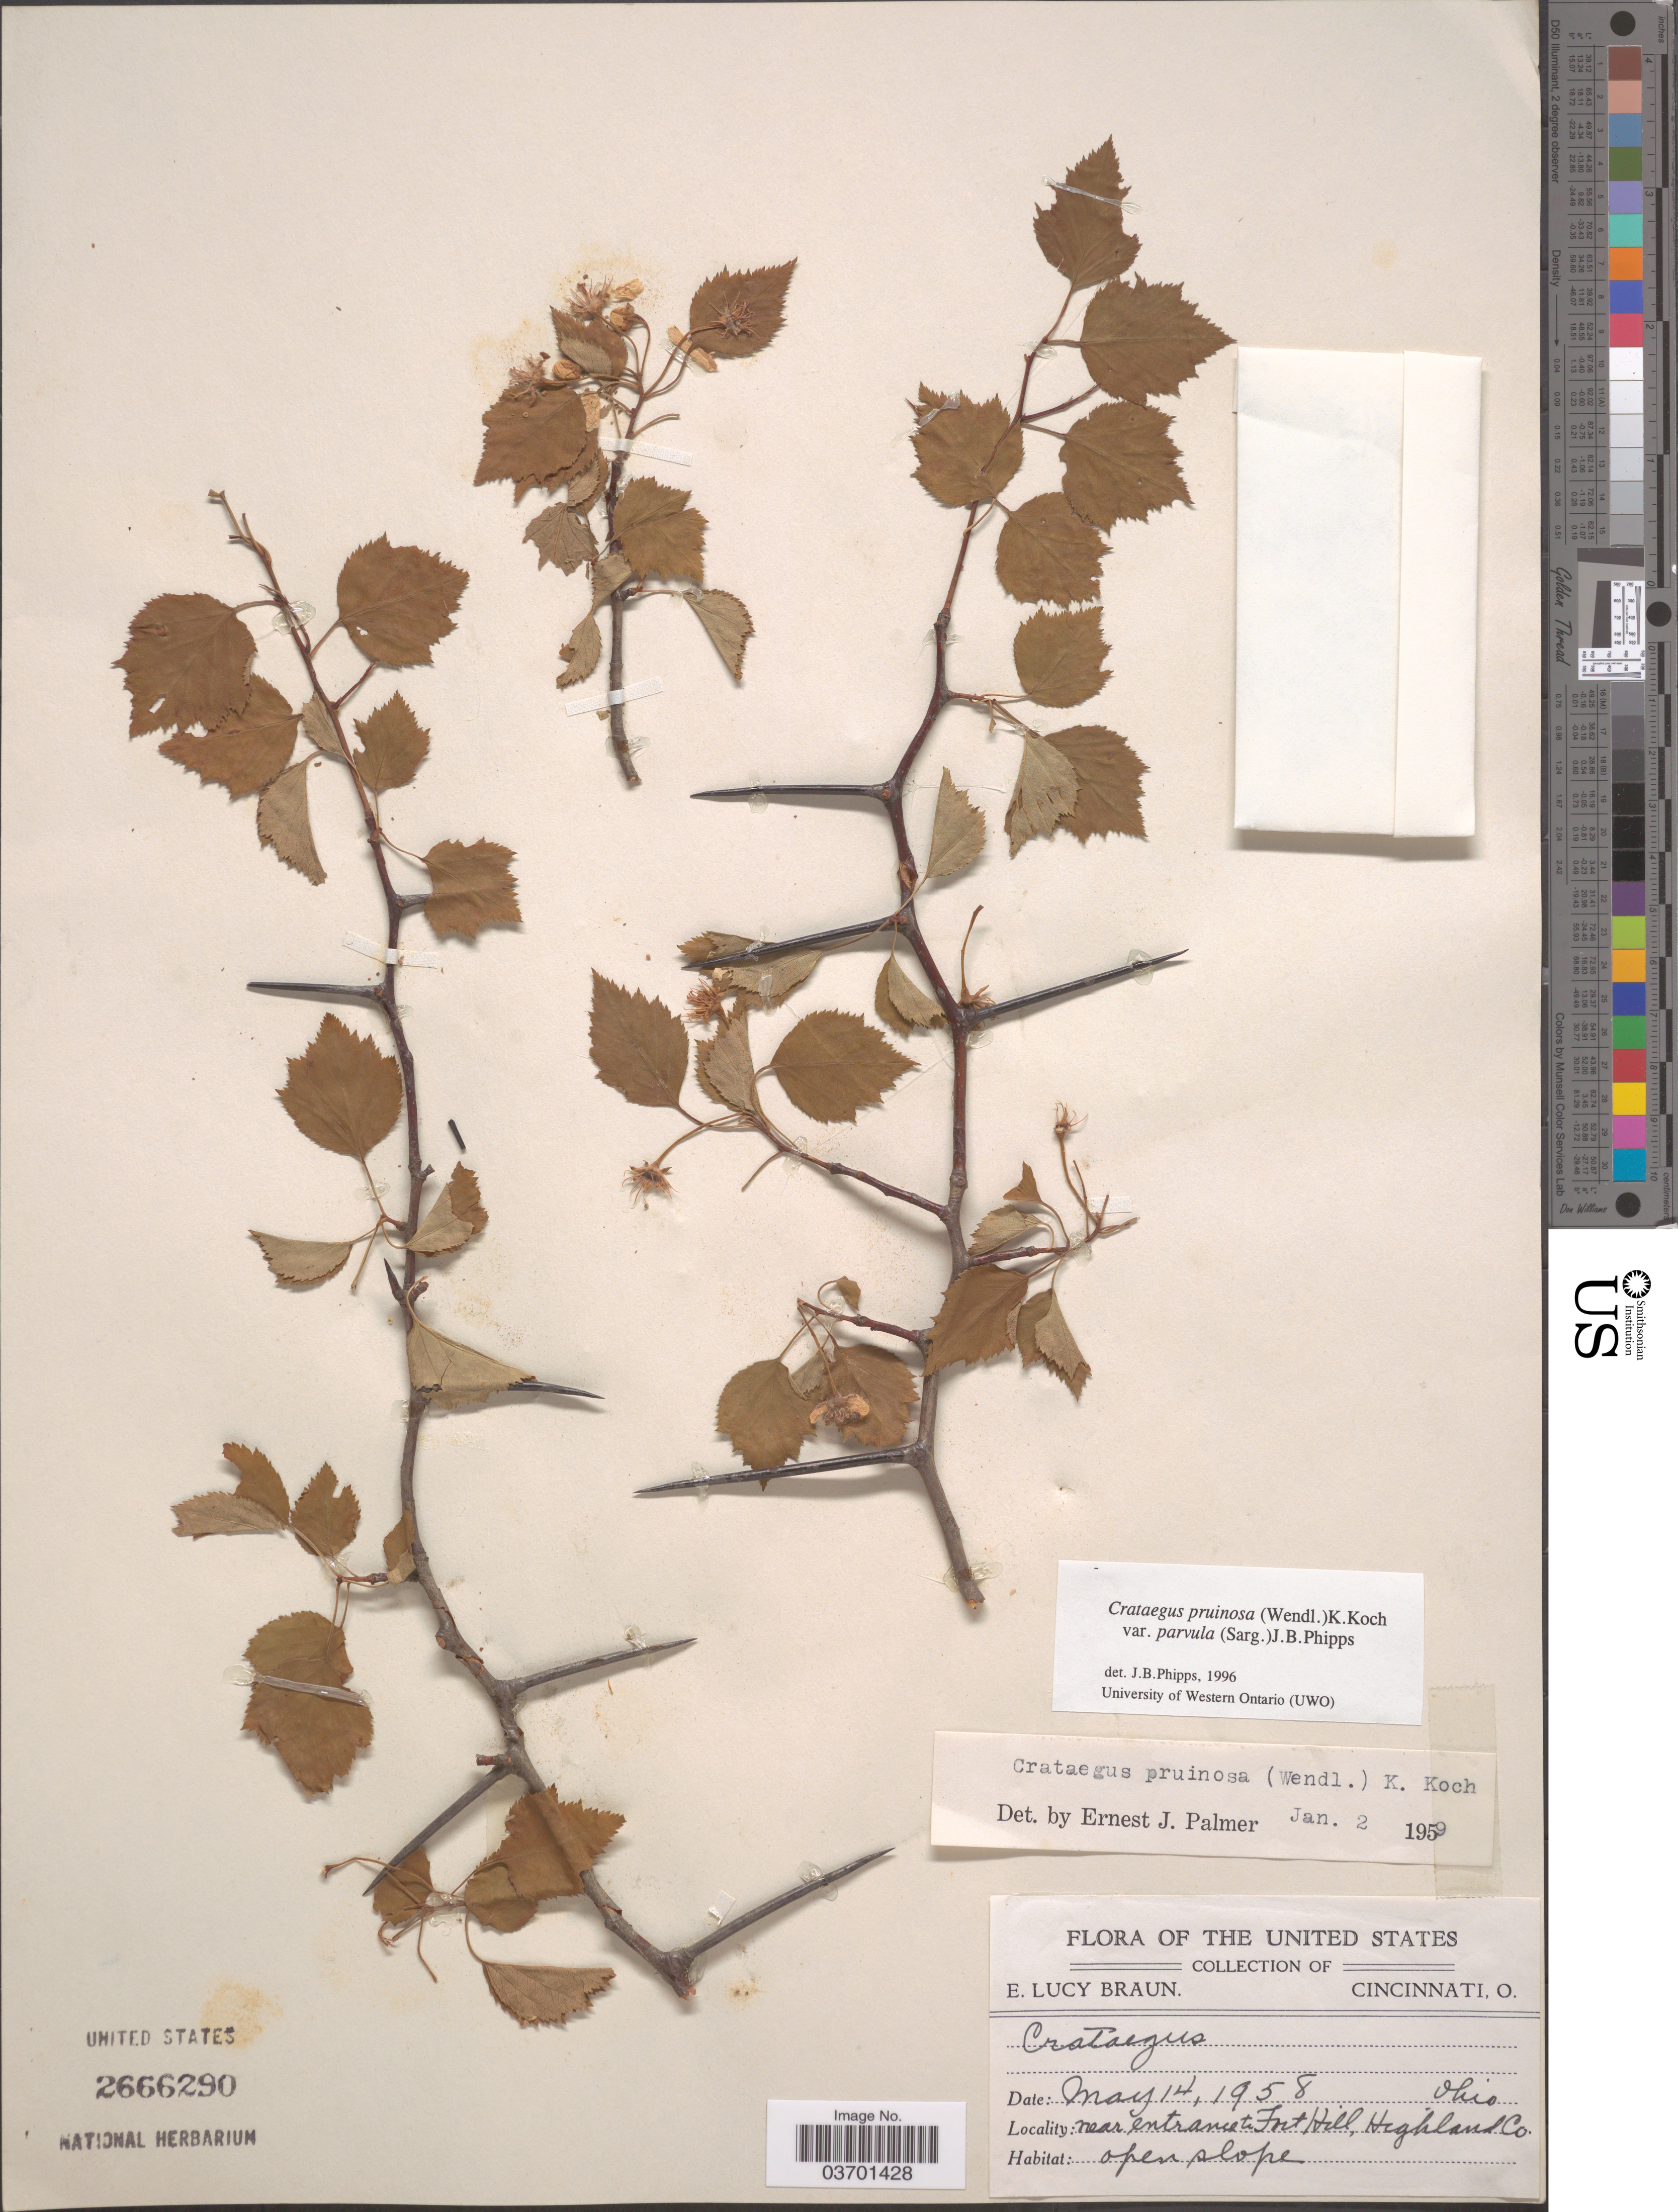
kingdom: Plantae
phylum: Tracheophyta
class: Magnoliopsida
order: Rosales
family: Rosaceae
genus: Crataegus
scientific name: Crataegus pruinosa var. parvula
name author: (Sarg.) J.B. Phipps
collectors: E. L. Braun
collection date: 1958-05-14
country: United States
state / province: Ohio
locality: Near entrance Fort Hill, Highland Co.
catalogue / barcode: US 2666290